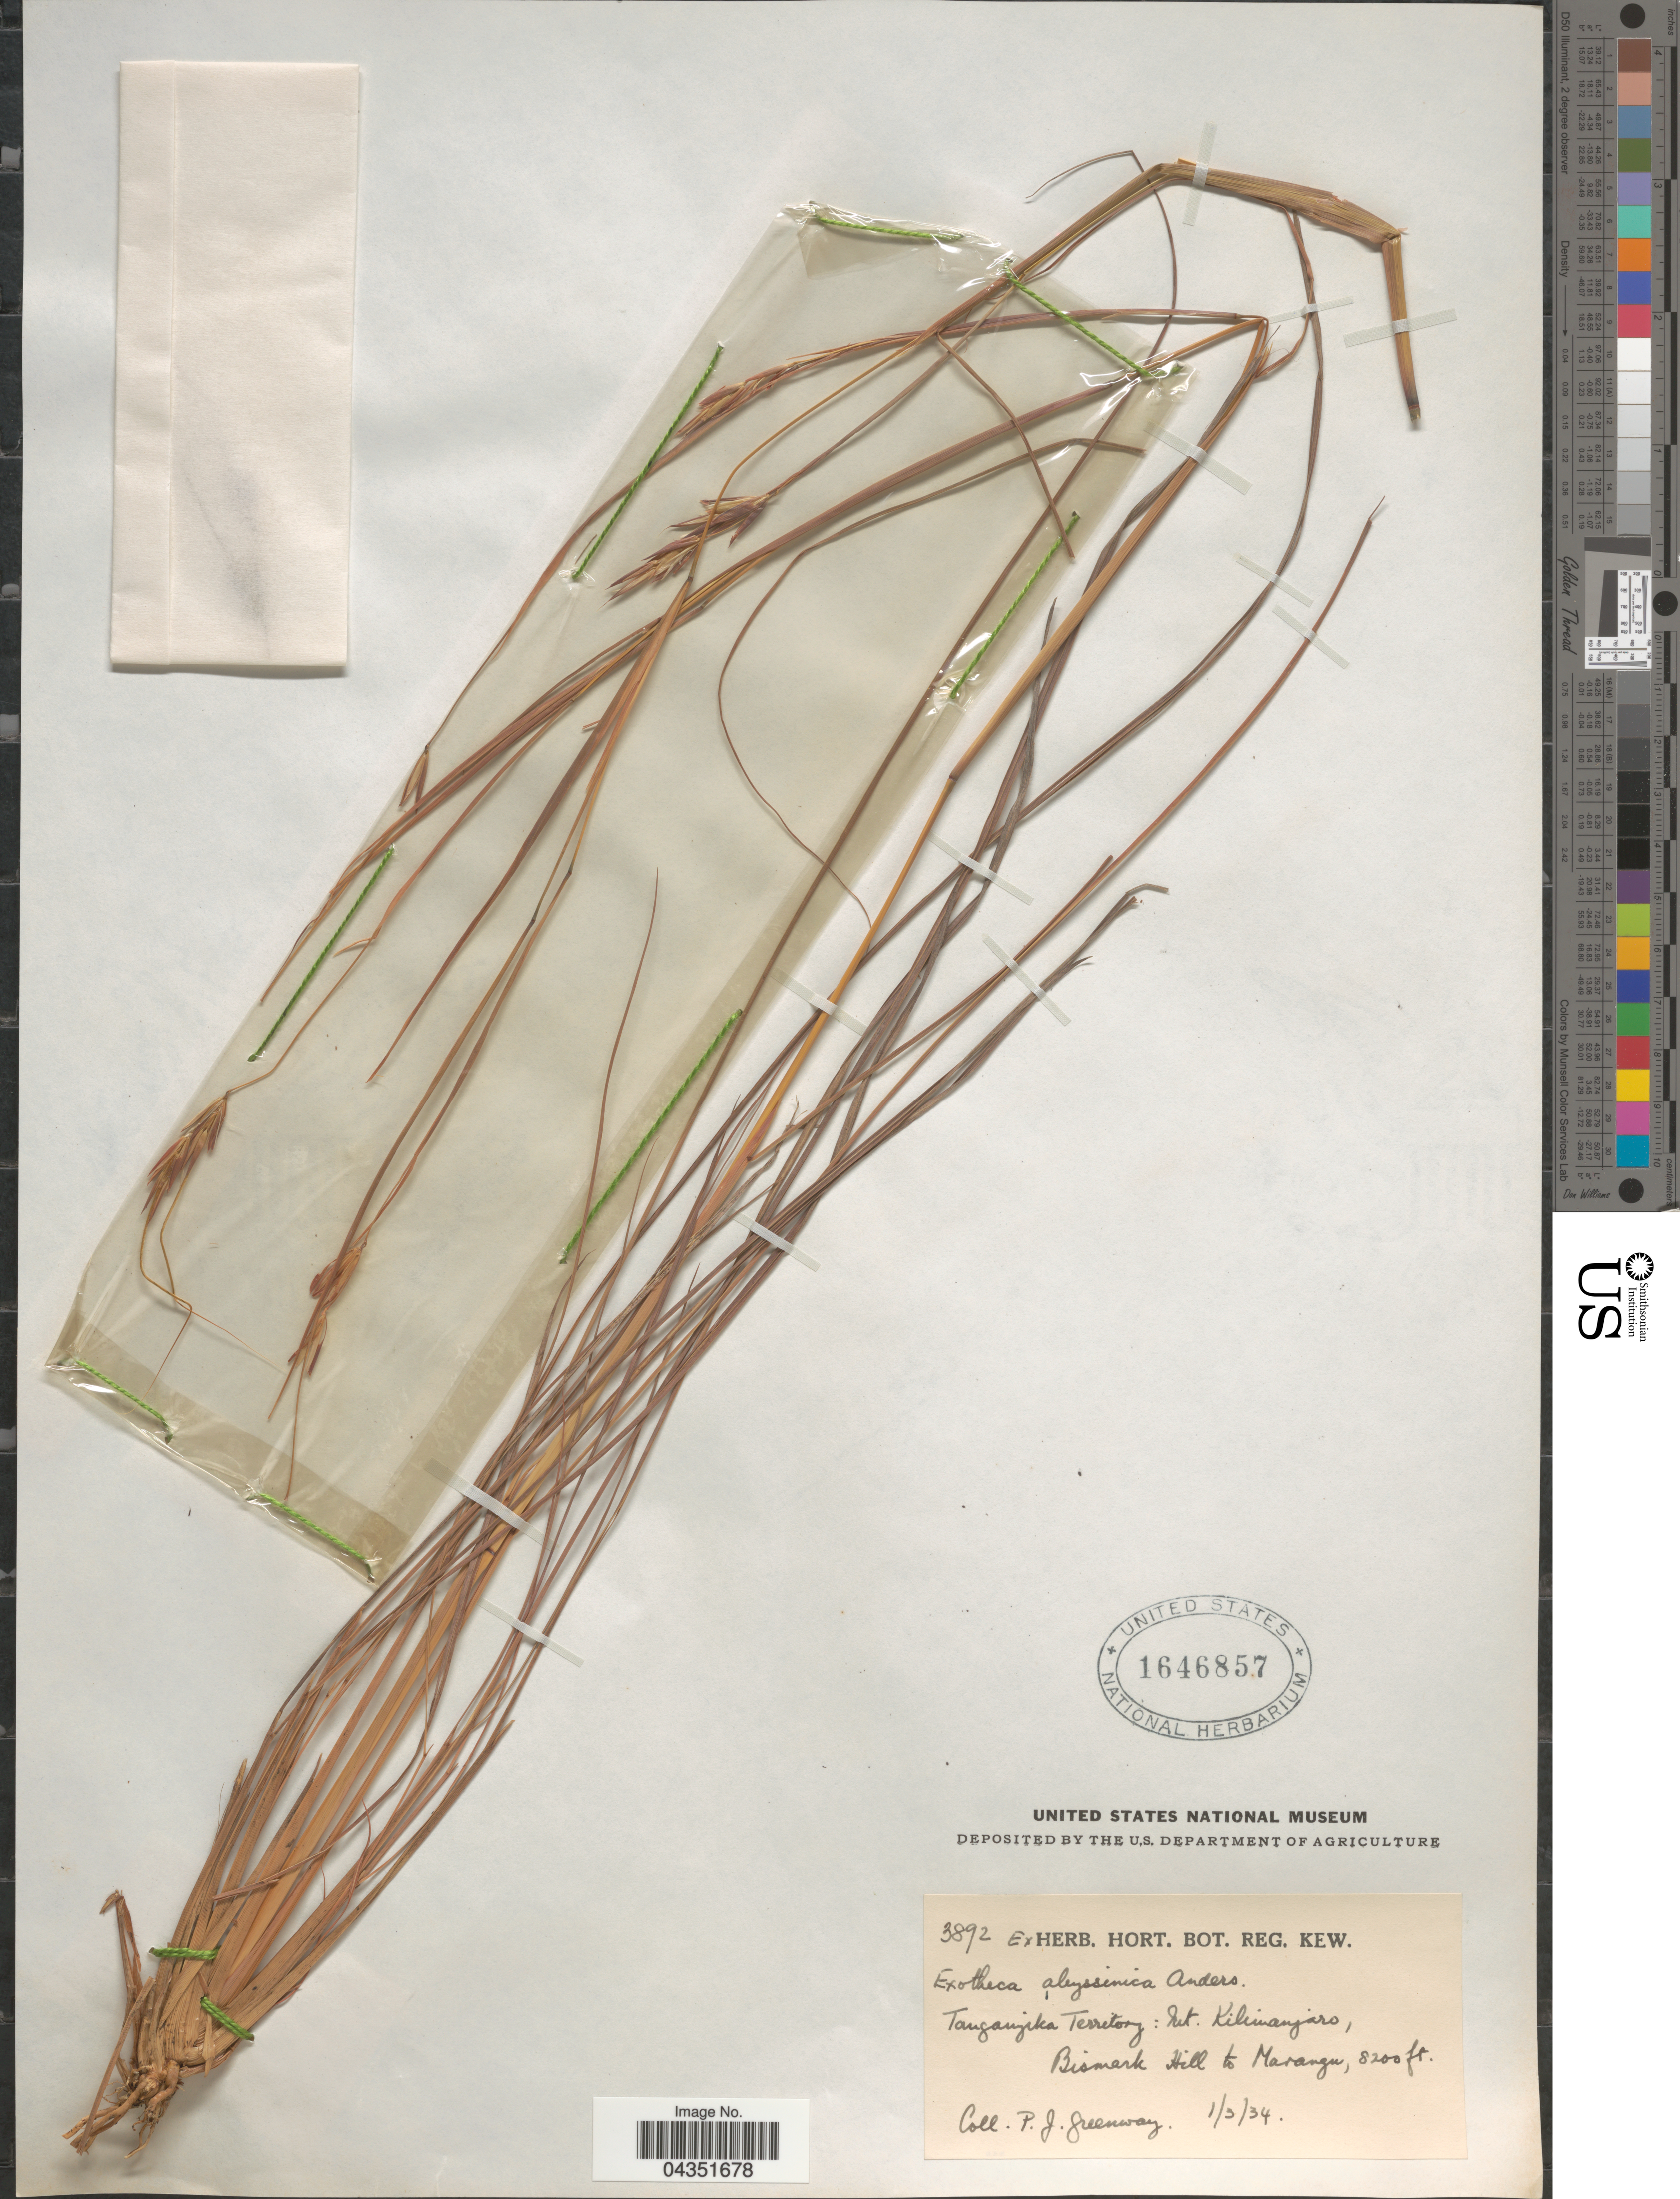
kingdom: Plantae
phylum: Tracheophyta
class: Liliopsida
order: Poales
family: Poaceae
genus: Exotheca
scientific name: Exotheca abyssinica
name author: (Hochst. ex A. Rich.) Andersson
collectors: P. J. Greenway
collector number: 3892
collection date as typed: Transcribed d/m/y: 1/3/34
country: Tanzania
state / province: Kilimanjaro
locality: Tanganyika Territory: Mt. Kilimanjaro, Bismark Hill to Marangu.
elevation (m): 2499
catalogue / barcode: US 1646857